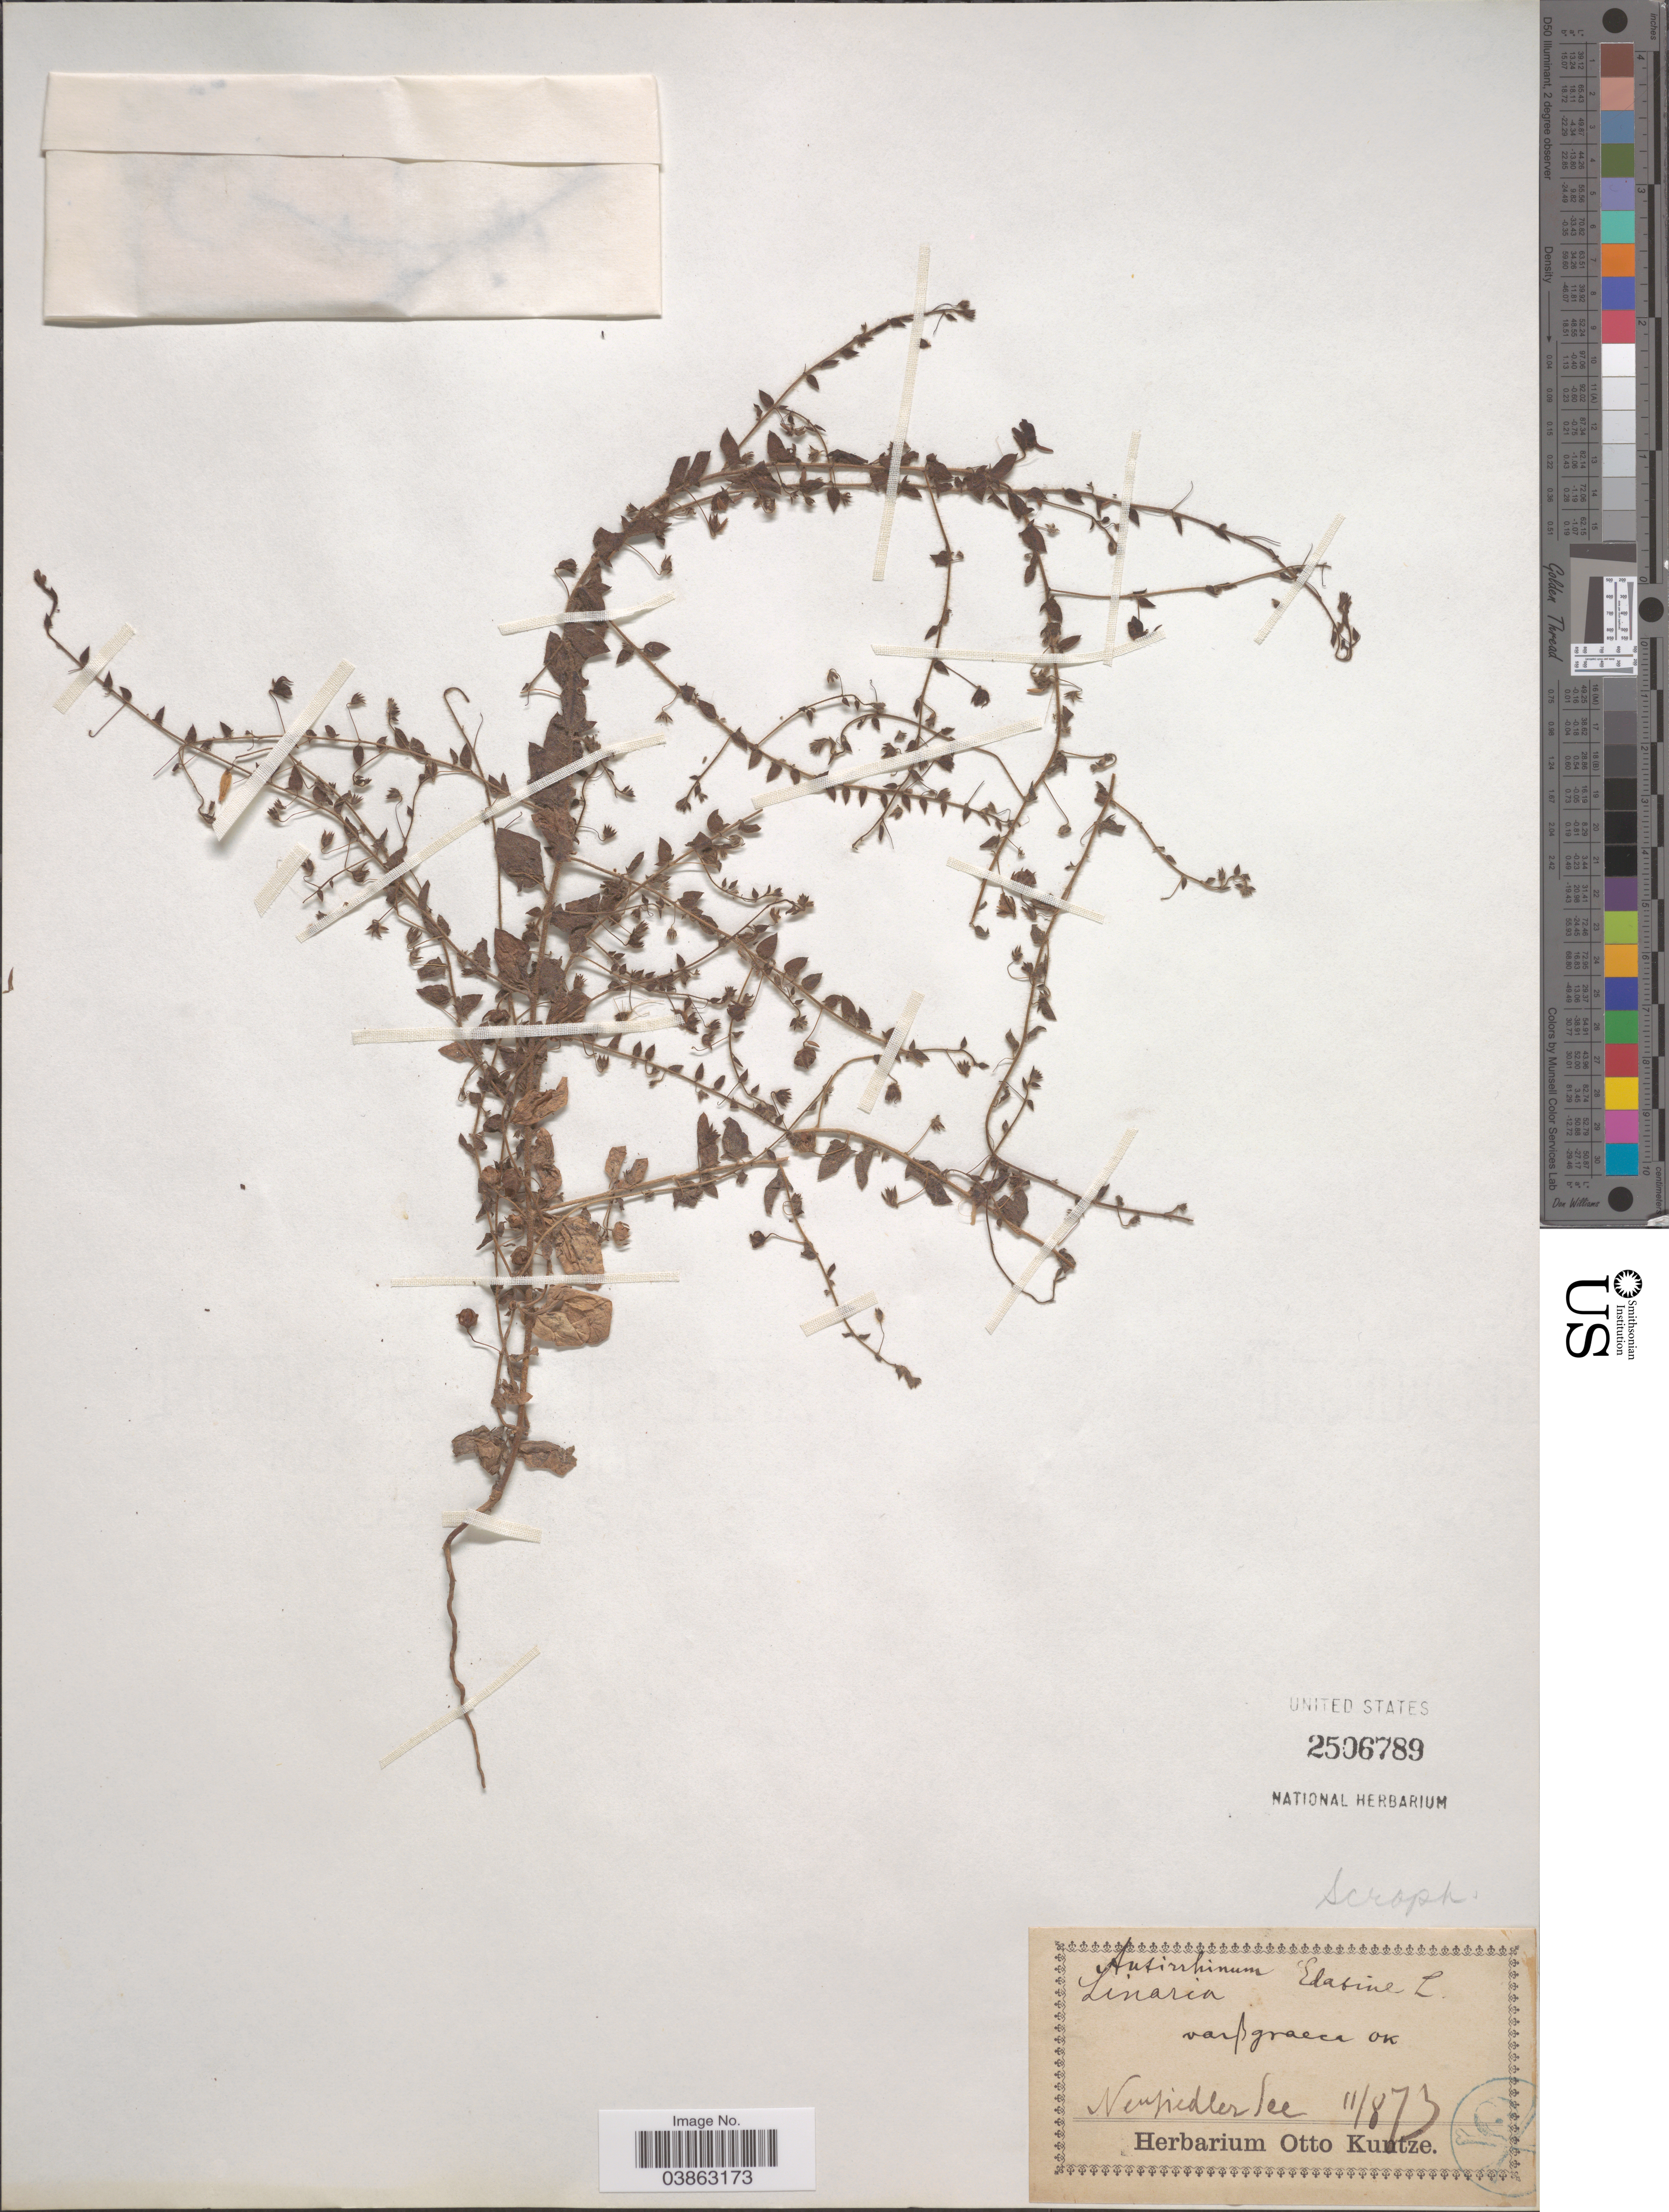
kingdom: Plantae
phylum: Tracheophyta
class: Magnoliopsida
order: Lamiales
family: Plantaginaceae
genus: Linaria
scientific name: Linaria elatine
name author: (L.) Mill.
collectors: ex herb. Otto Kuntze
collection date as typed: Transcribed d/m/y: 11/8/73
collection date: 1873-08-11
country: Austria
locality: Neusiedler See. [Austria or Hungaria]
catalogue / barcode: US 2506789